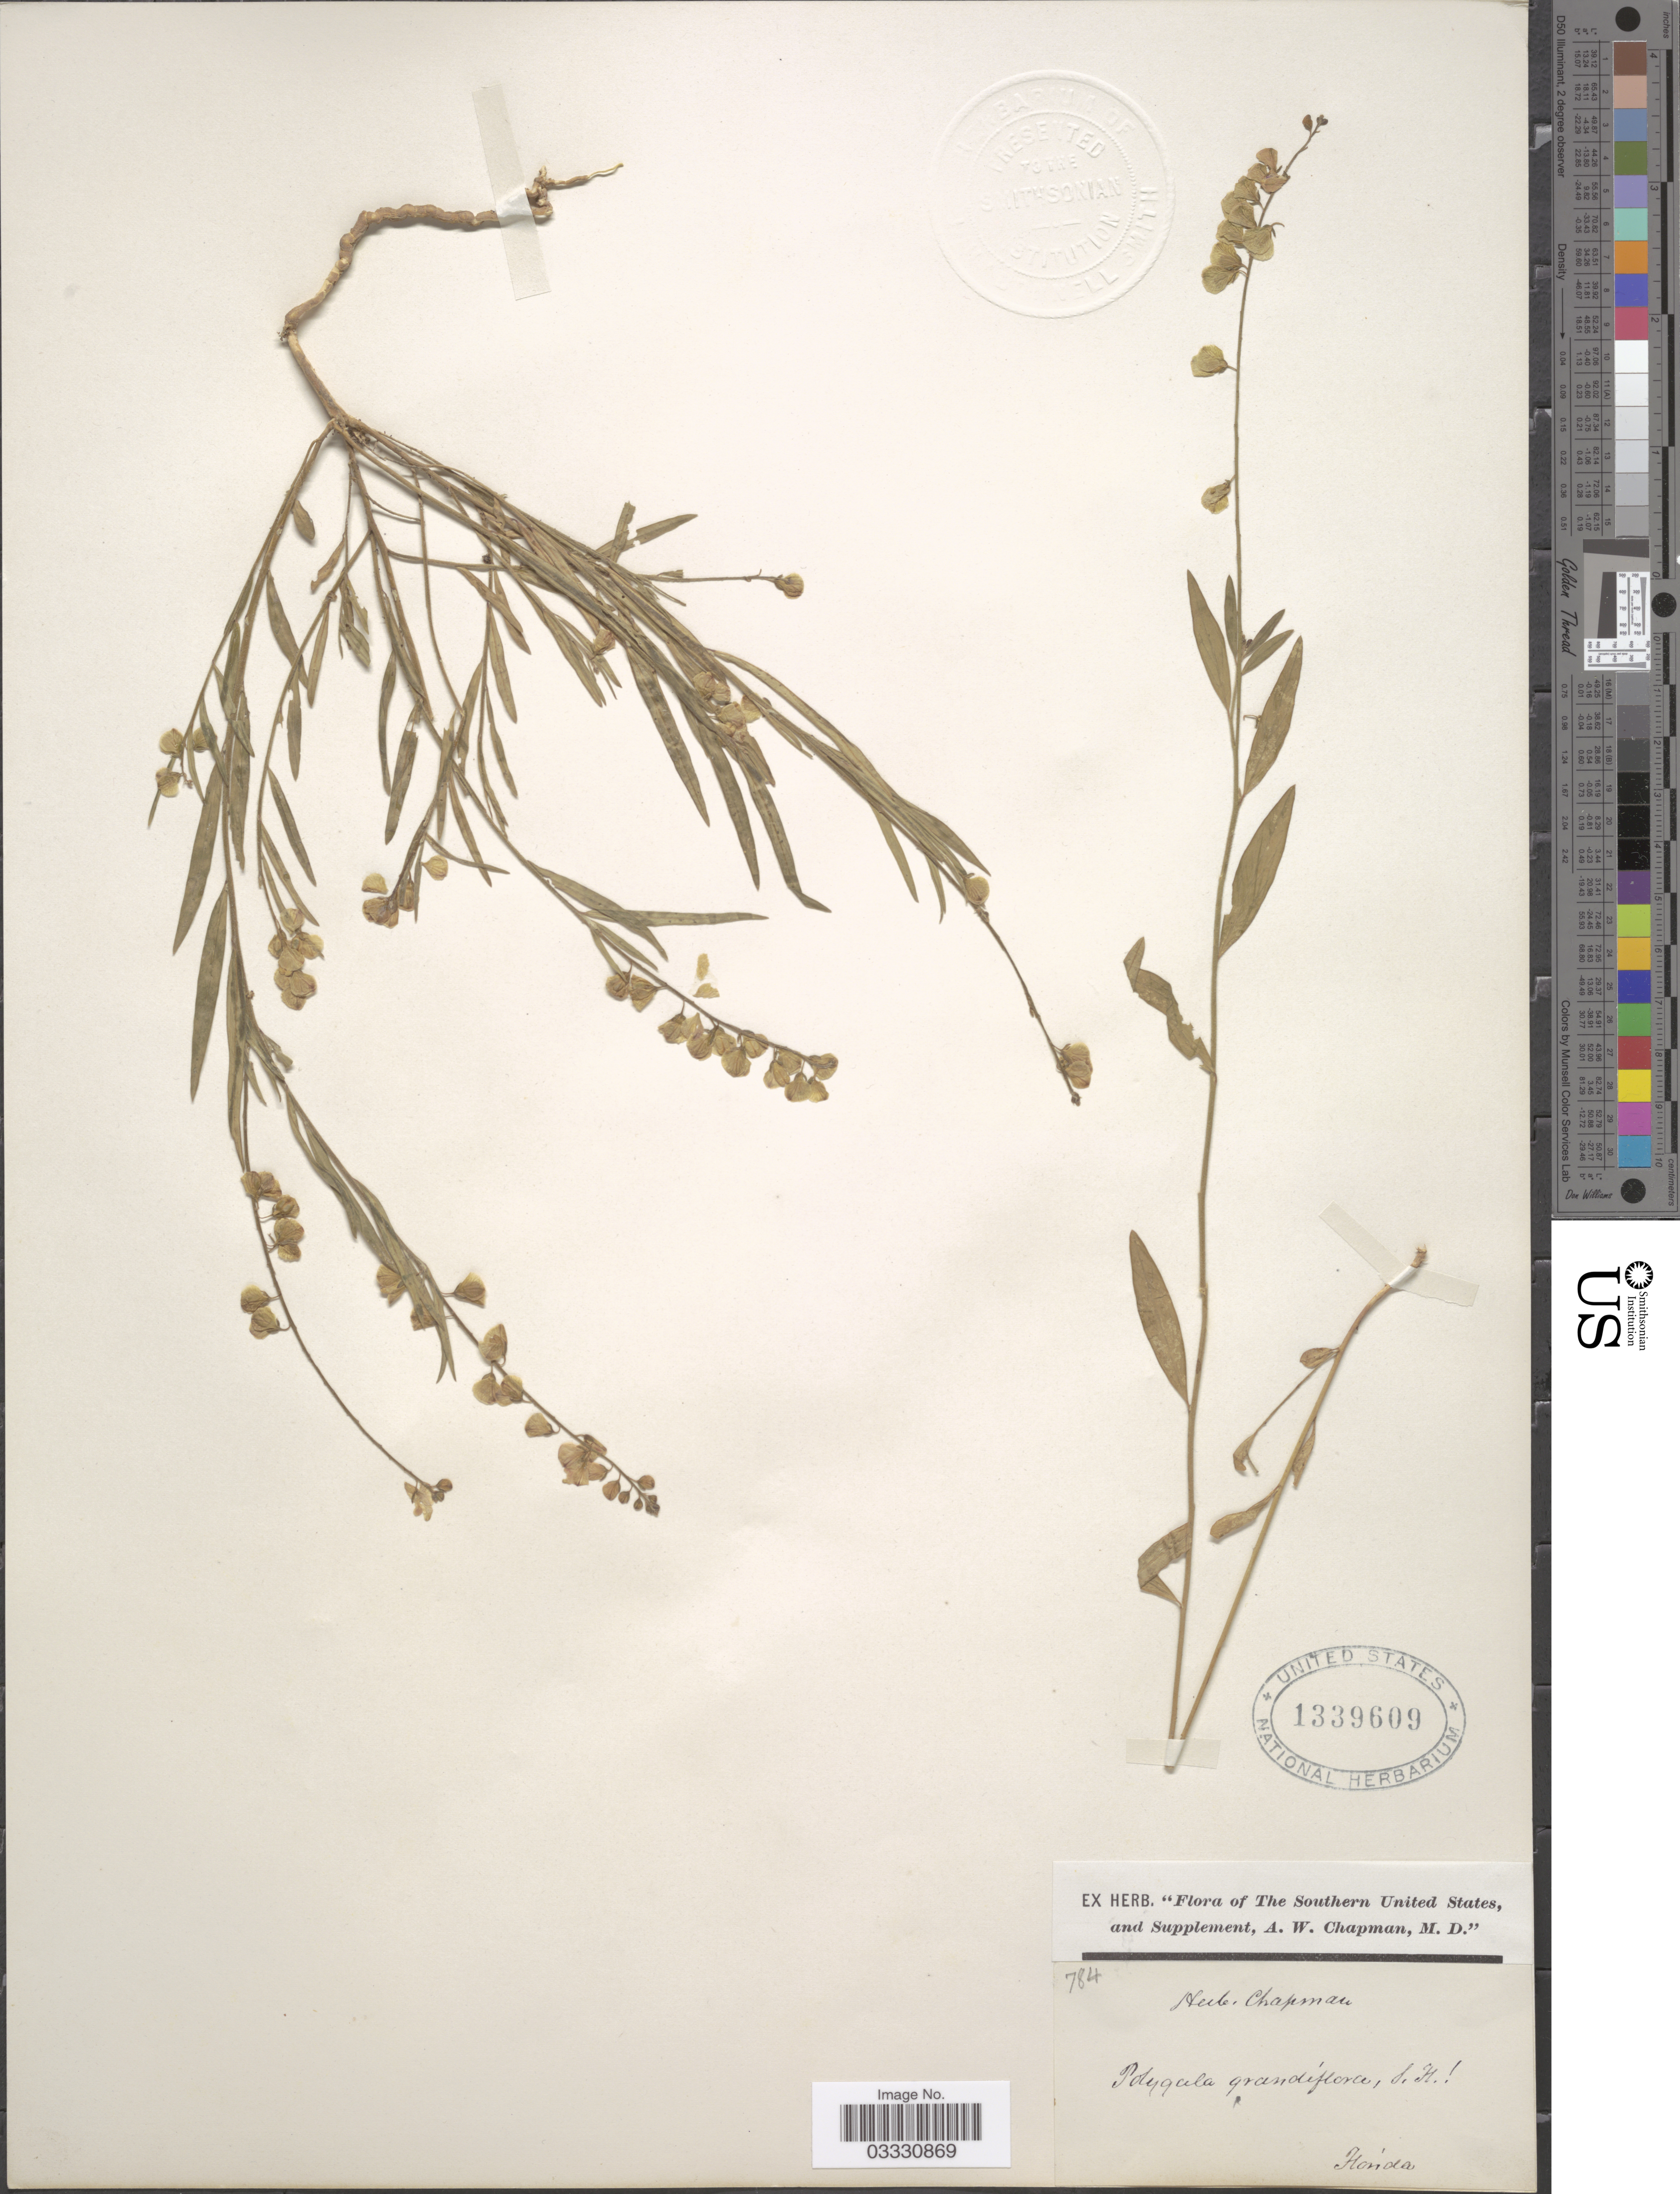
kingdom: Plantae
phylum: Tracheophyta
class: Magnoliopsida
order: Fabales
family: Polygalaceae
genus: Asemeia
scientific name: Asemeia grandiflora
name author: (Walter) Small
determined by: Strong, Mark T., (BOT), Smithsonian Institution - National Museum of Natural History (UNITED STATES)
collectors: ex herb. A.W. Chapman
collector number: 784?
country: United States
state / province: Florida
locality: Southern United States.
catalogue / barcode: US 1339609